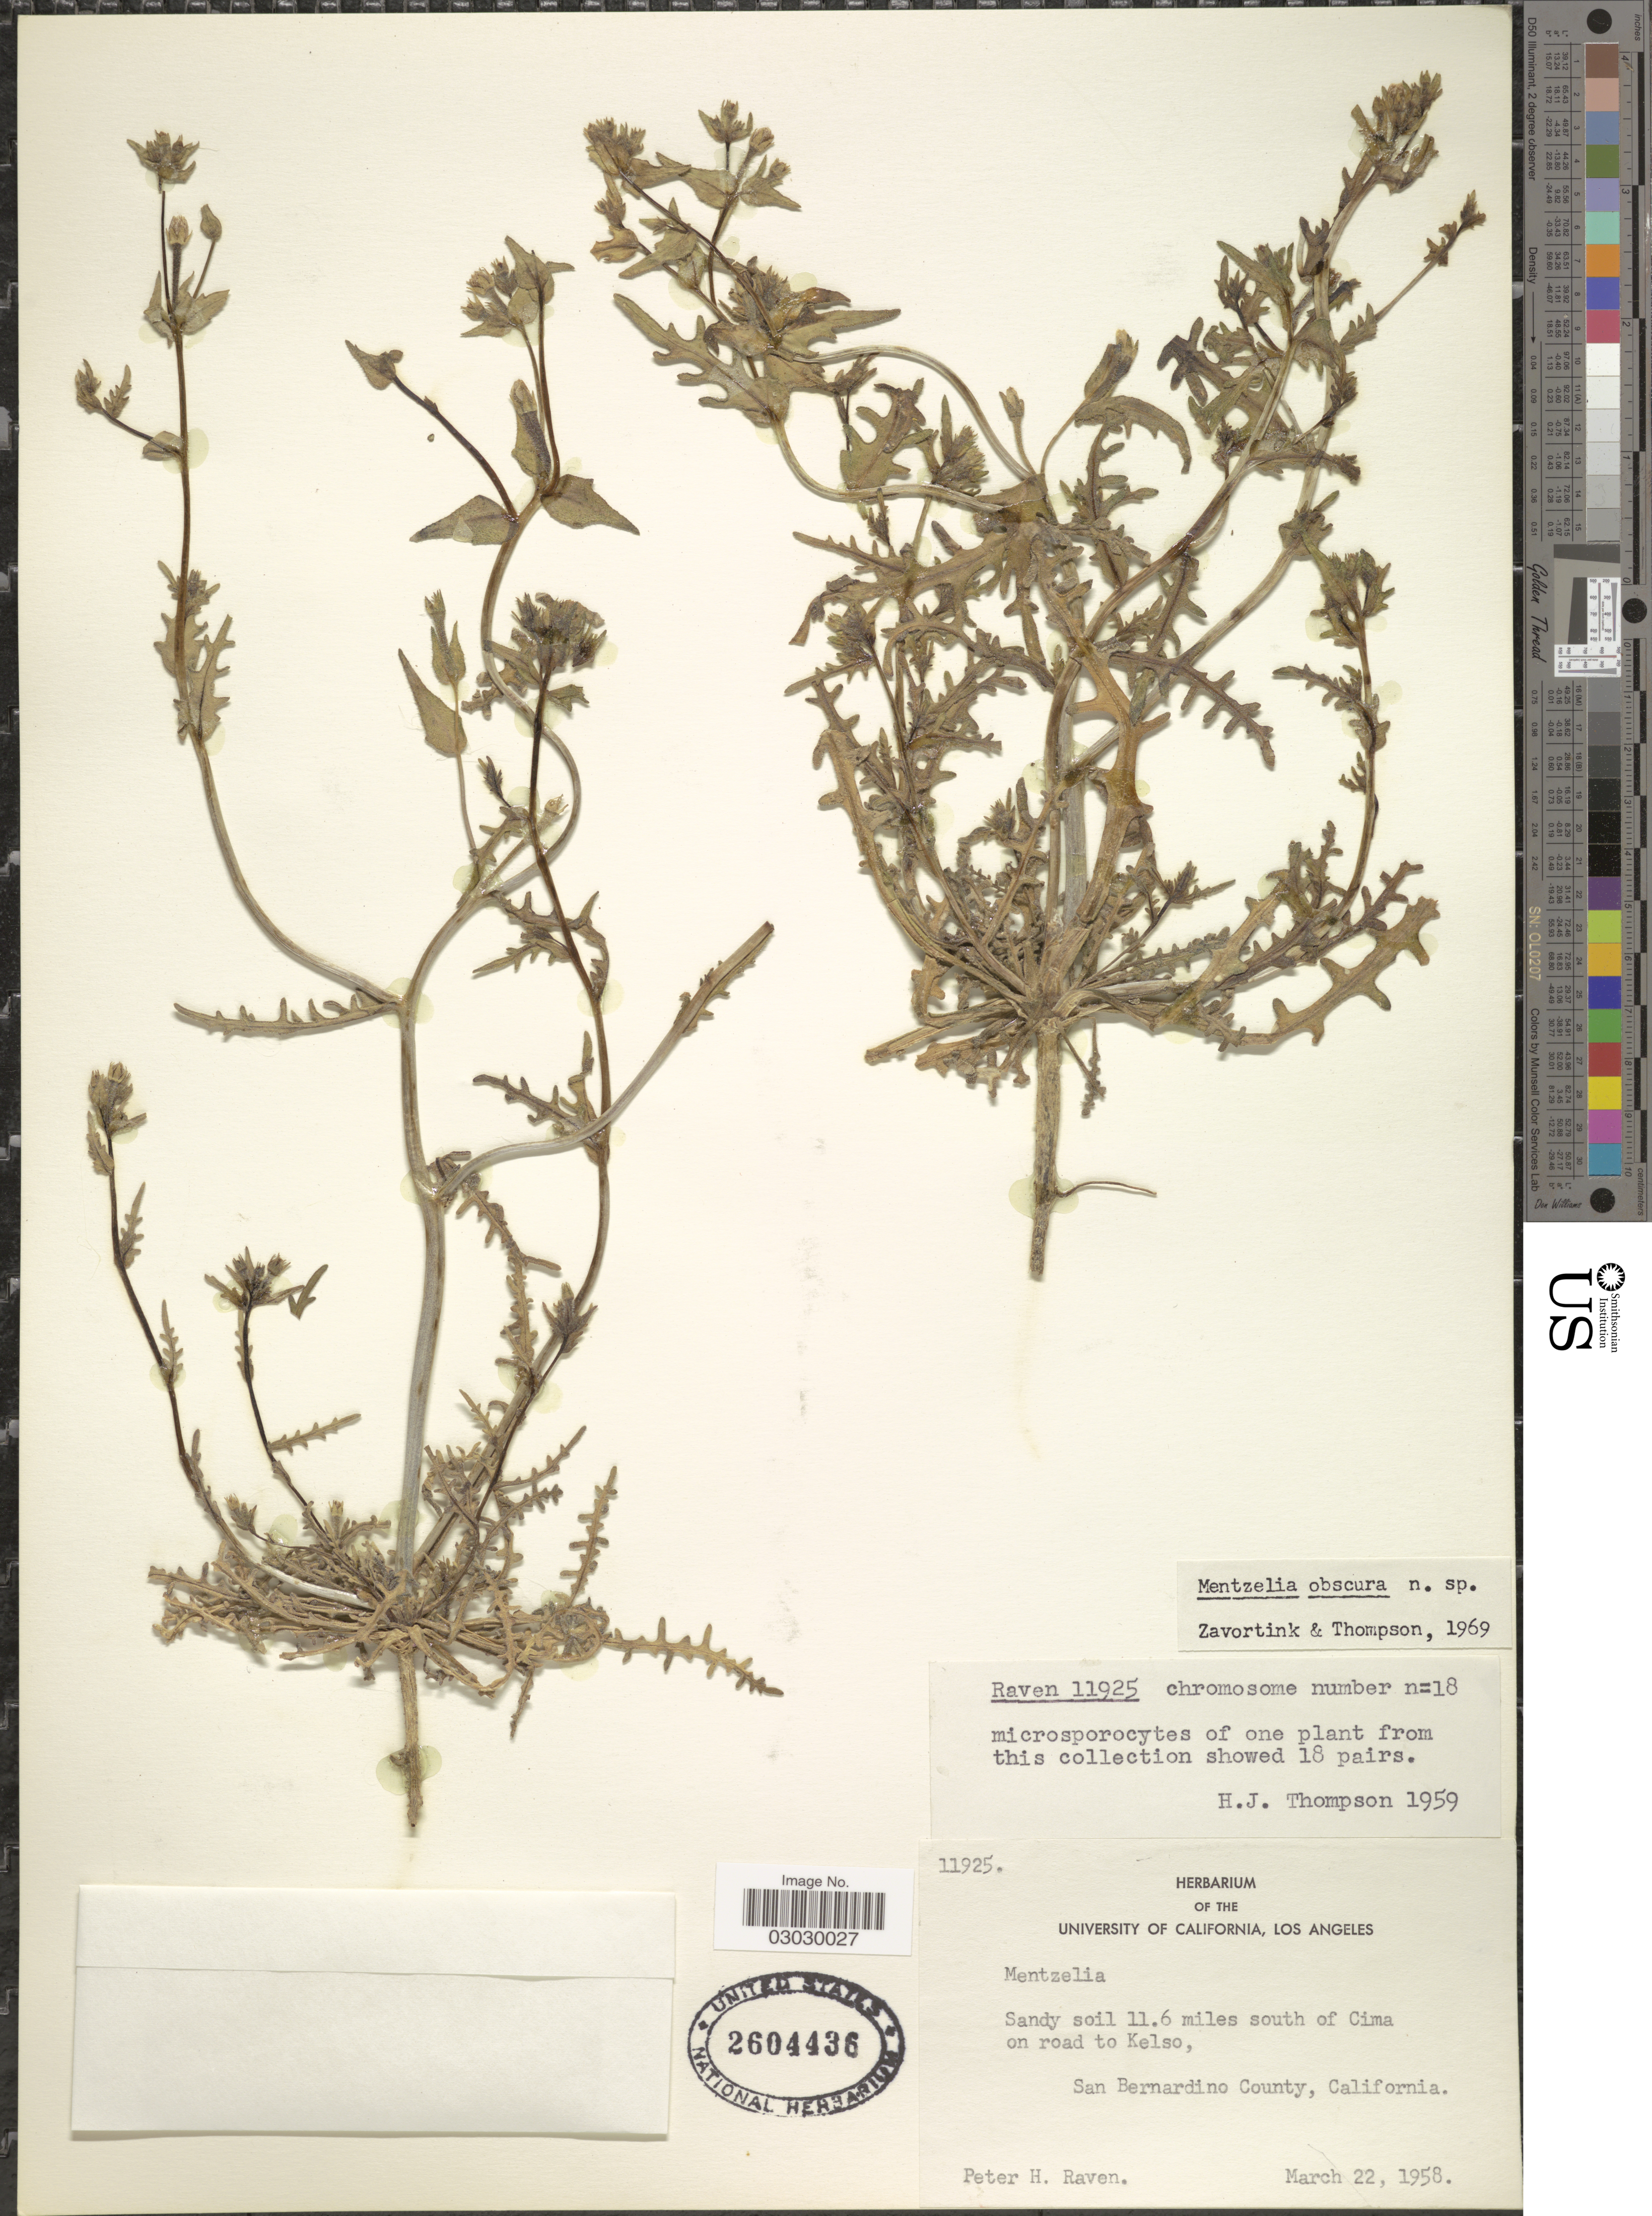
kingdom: Plantae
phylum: Tracheophyta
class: Magnoliopsida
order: Cornales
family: Loasaceae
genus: Mentzelia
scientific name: Mentzelia obscura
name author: H.J. Thomps. & J.E. Roberts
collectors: P. Raven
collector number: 11925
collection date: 1958-03-22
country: United States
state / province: California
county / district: San Bernardino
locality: Sandy soil 11.6 miles south of Cima on road to Kelso, San Bernardino County.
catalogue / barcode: US 2604436